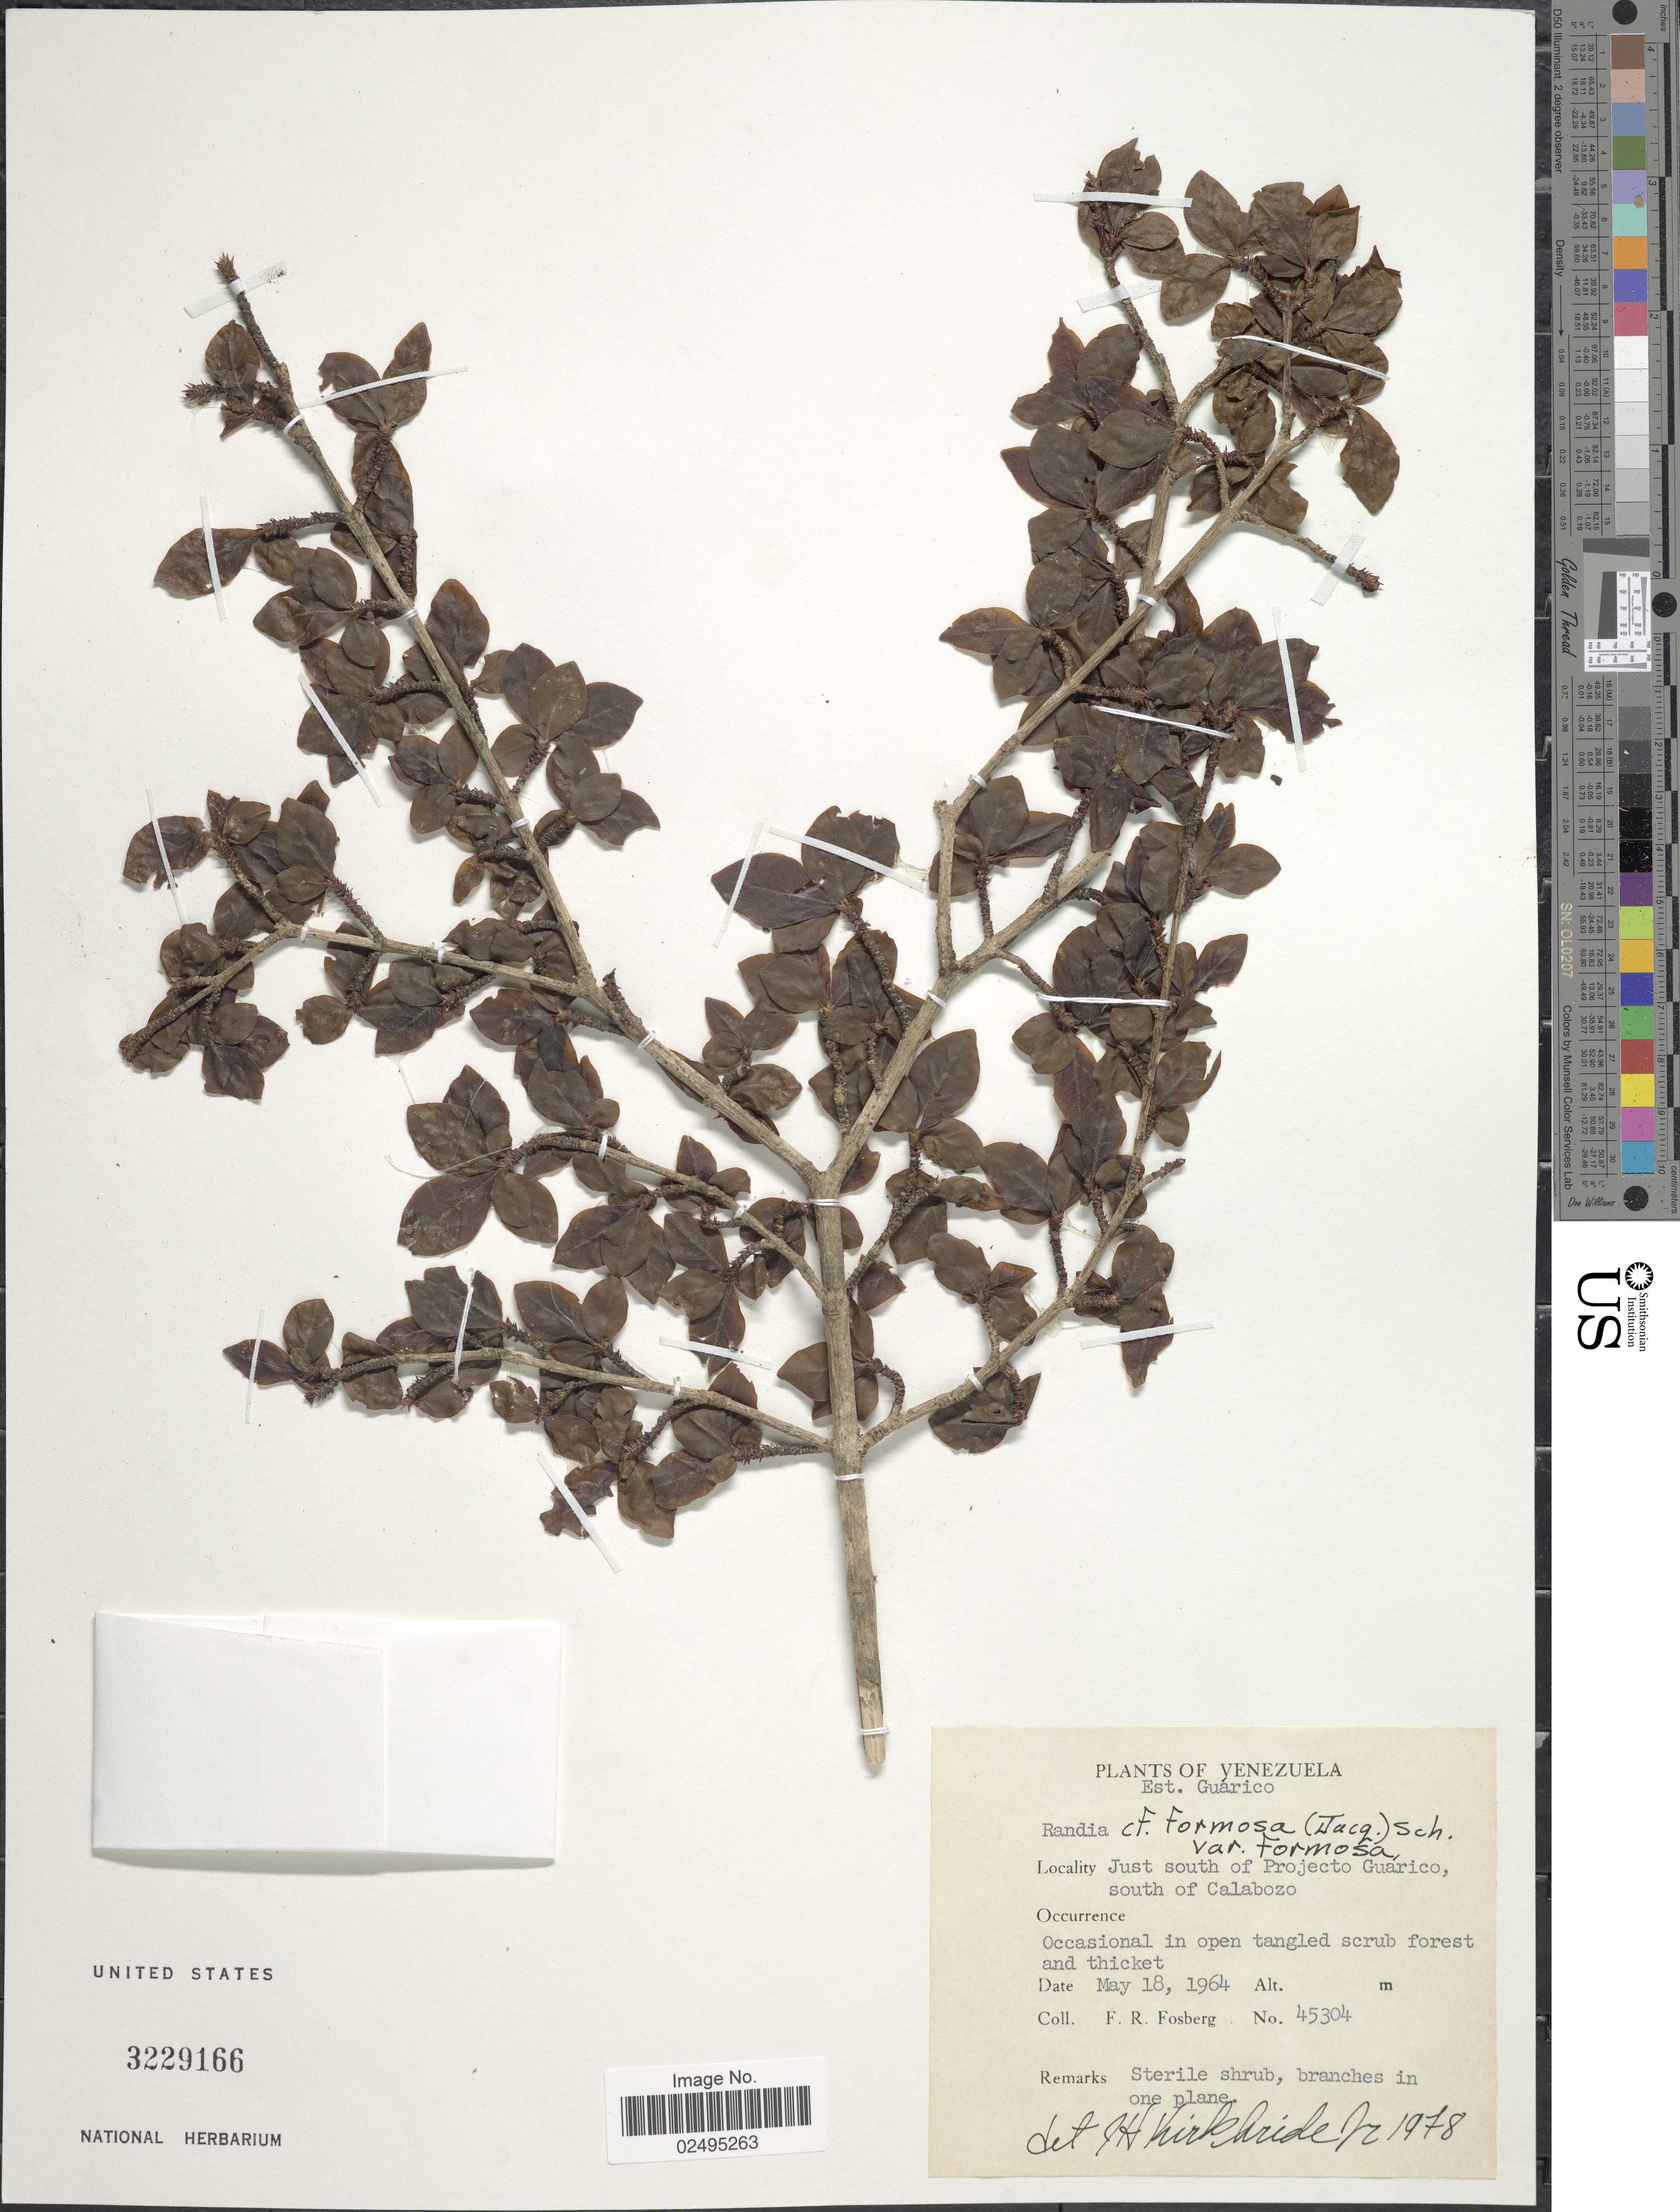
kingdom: Plantae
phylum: Tracheophyta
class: Magnoliopsida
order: Gentianales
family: Rubiaceae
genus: Randia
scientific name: Randia sp.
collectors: F. R. Fosberg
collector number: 45304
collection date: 1964-05-18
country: Venezuela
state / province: Guárico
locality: Est. Guarico, Just south of Projecto Guarico, south of Calabozo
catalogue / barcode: US 3229166